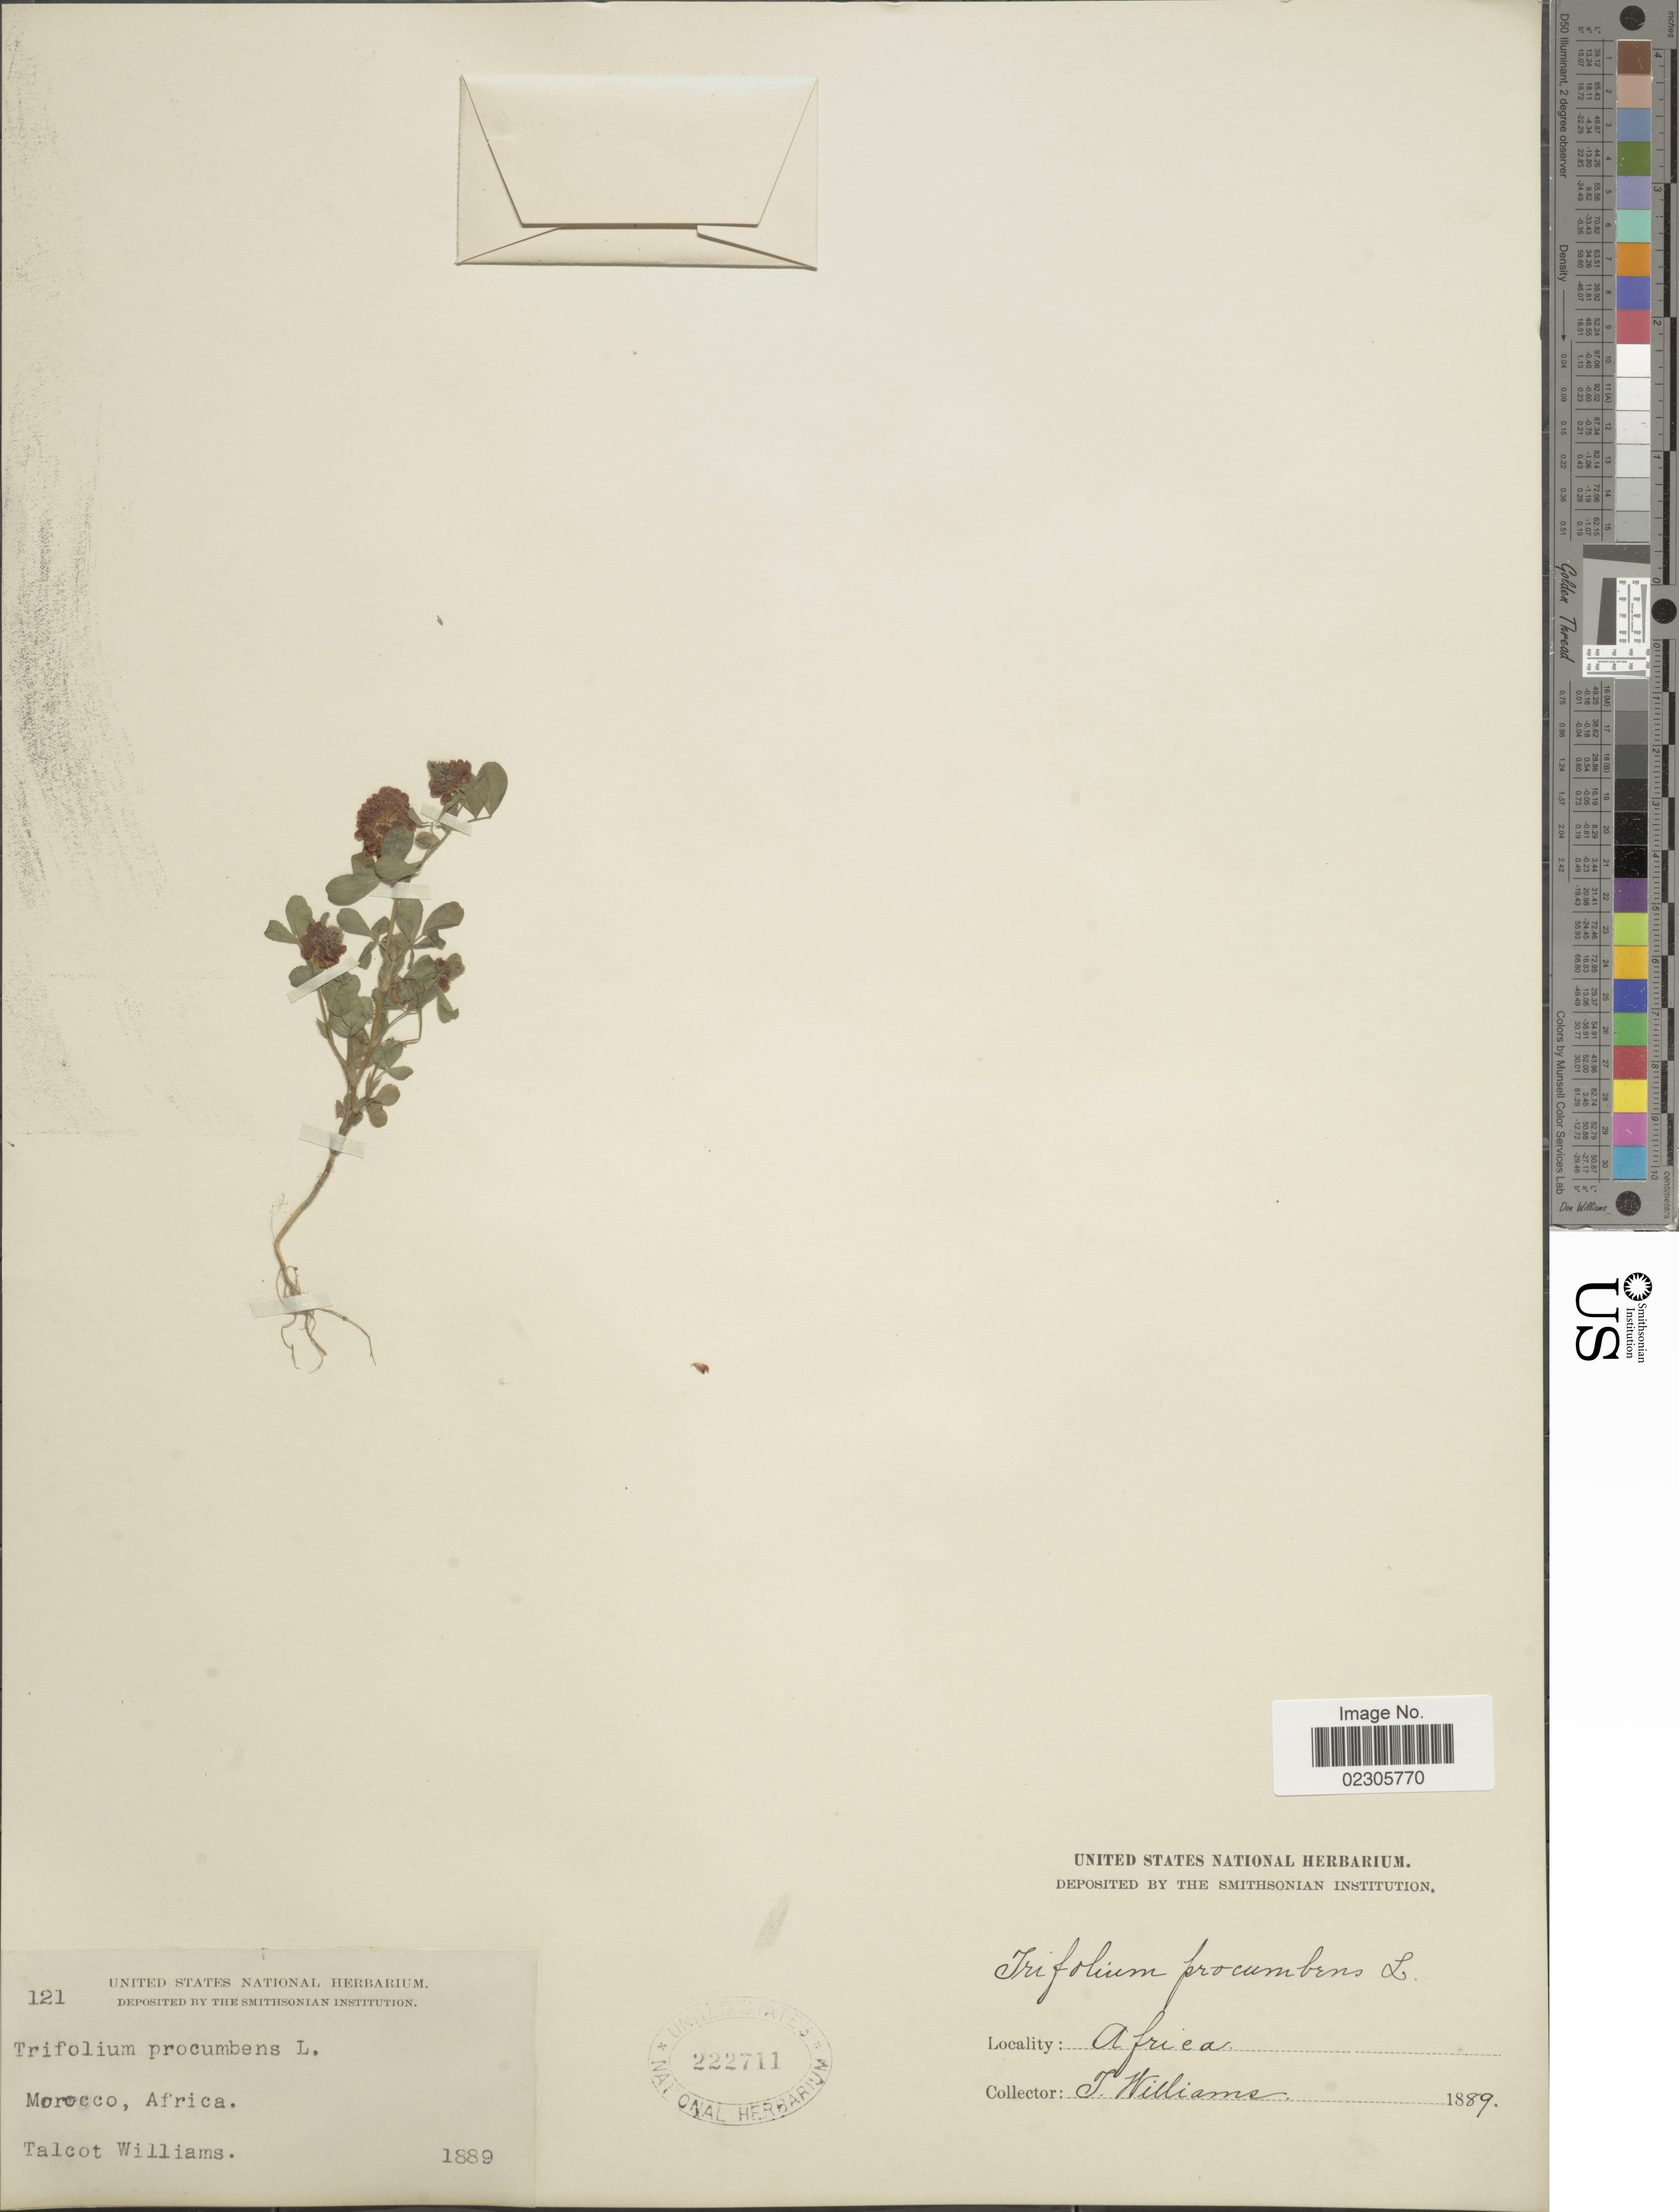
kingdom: Plantae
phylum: Tracheophyta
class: Magnoliopsida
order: Fabales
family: Fabaceae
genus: Trifolium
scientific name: Trifolium procumbens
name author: L.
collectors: T. Williams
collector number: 121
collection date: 1889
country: Morocco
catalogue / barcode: US 222711